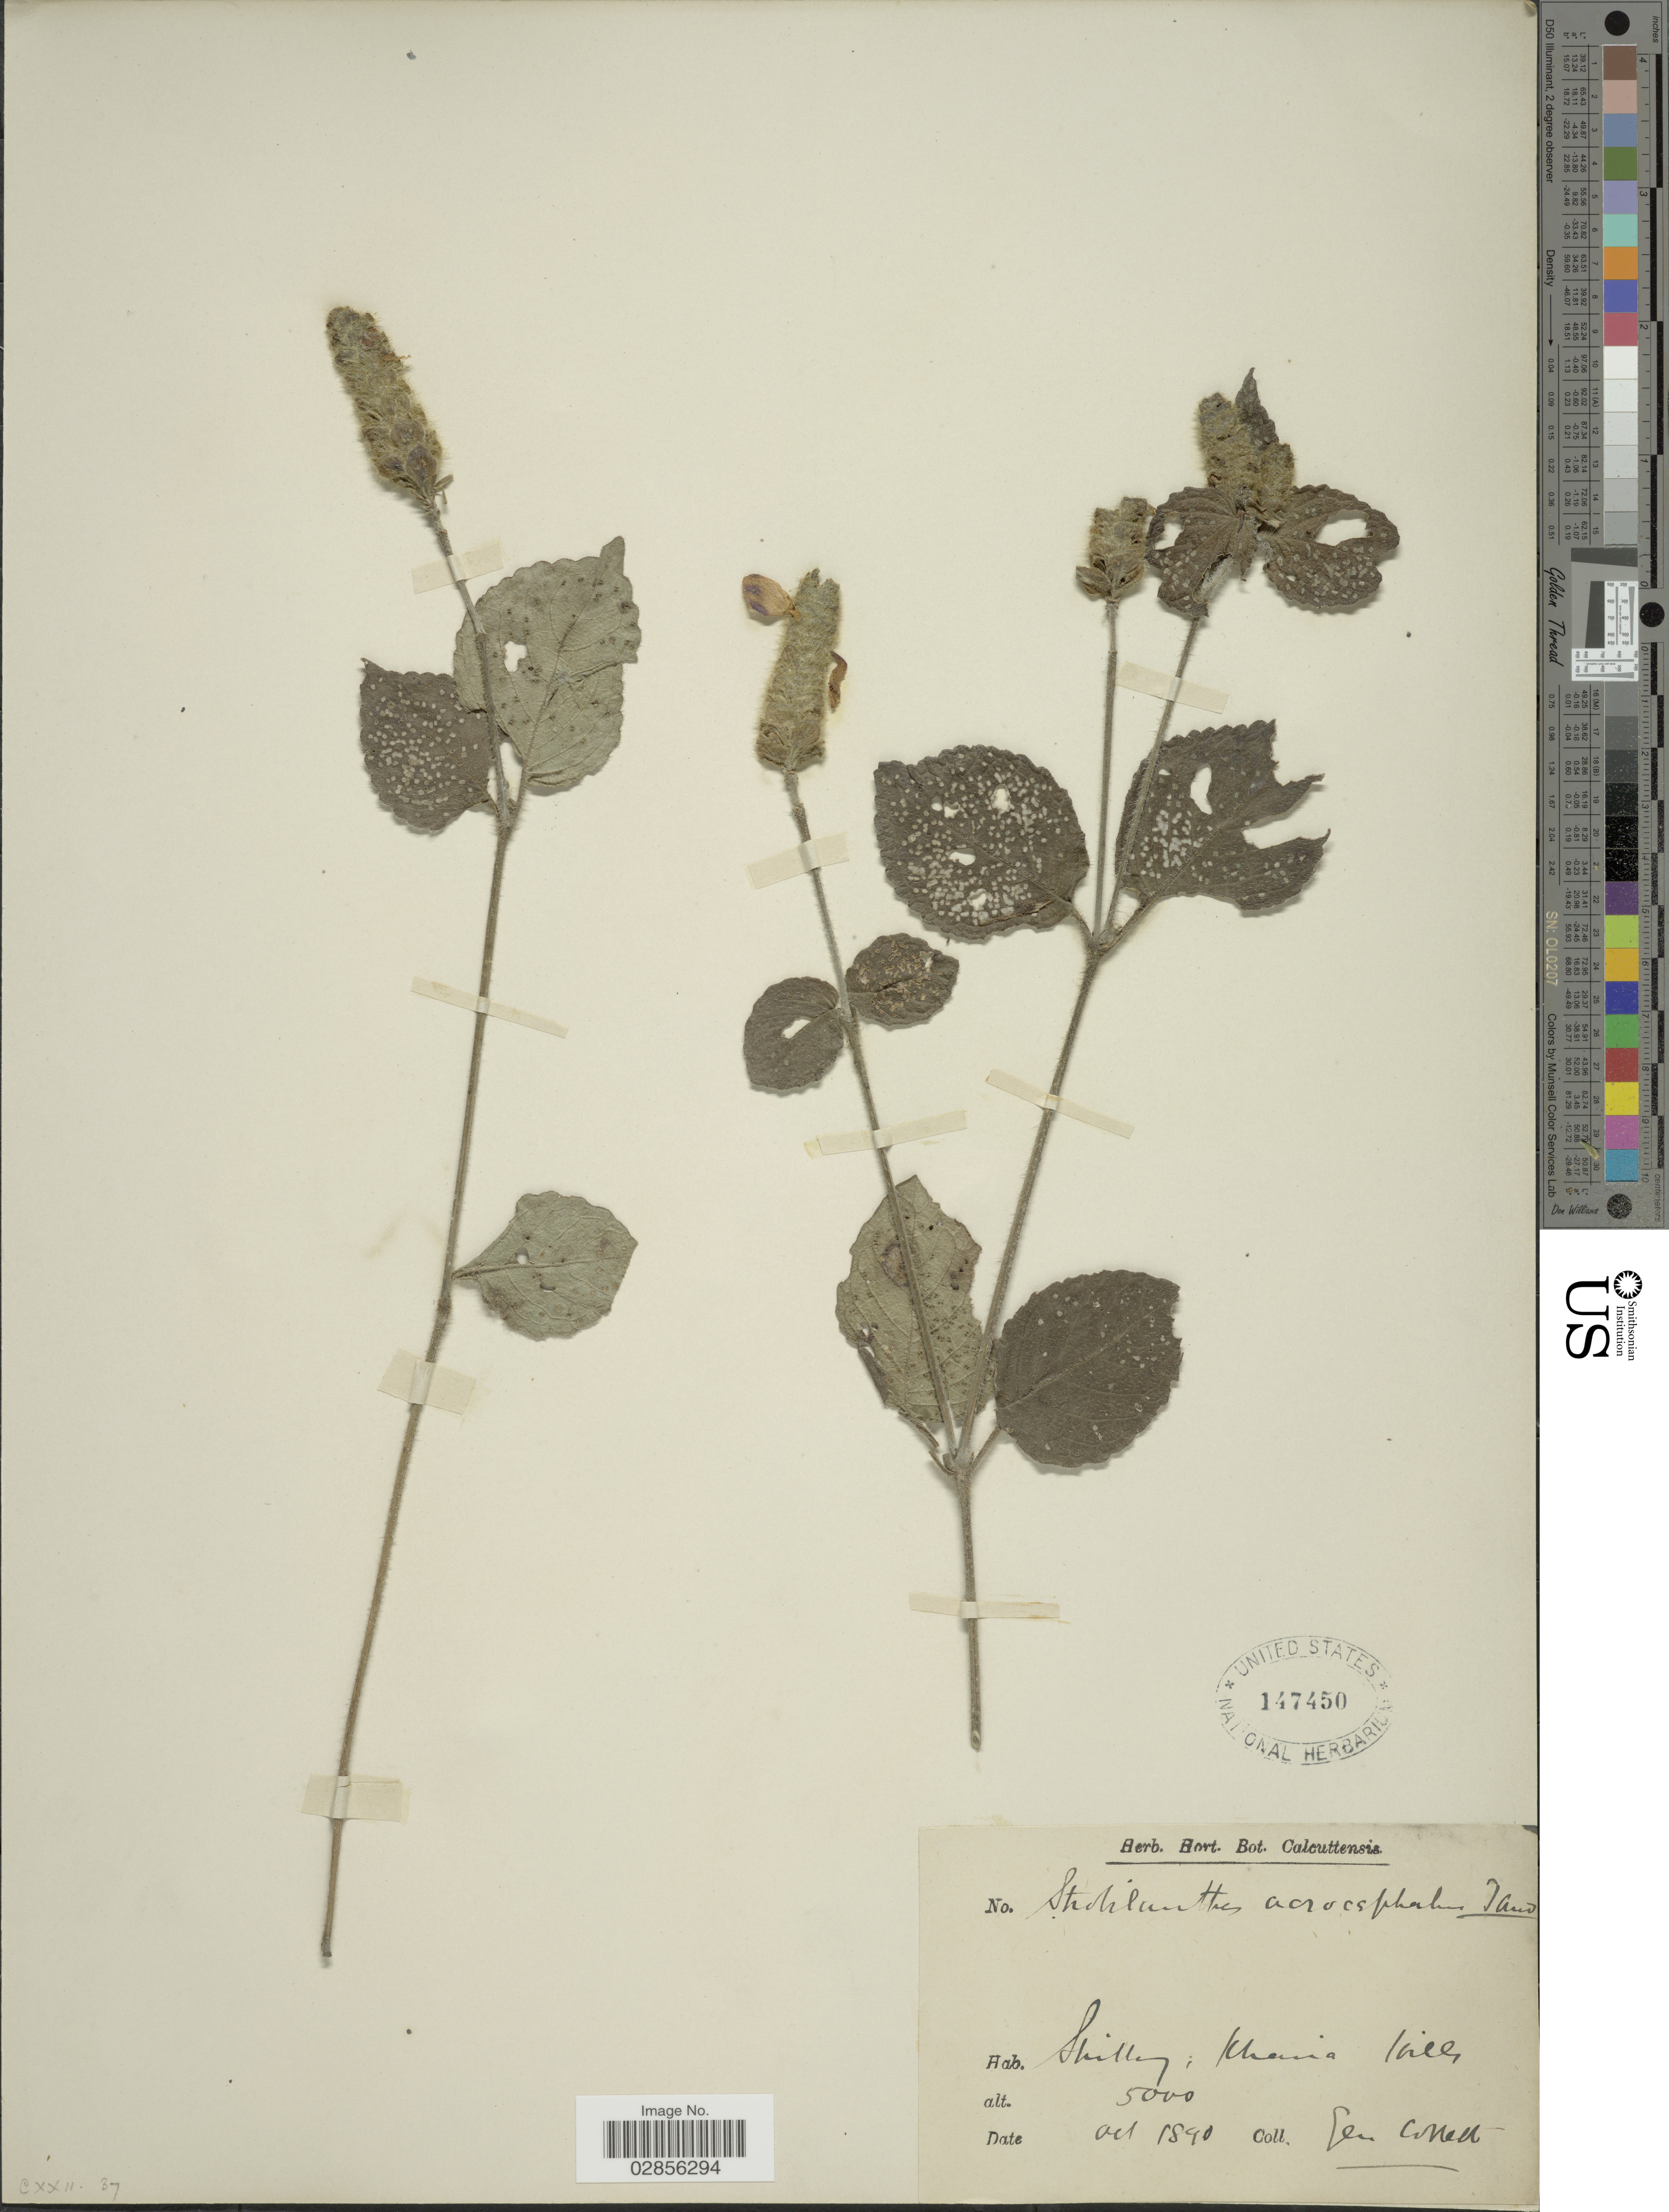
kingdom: Plantae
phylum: Tracheophyta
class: Magnoliopsida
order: Lamiales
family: Acanthaceae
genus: Strobilanthes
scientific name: Strobilanthes acrocephala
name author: T. Anderson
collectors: H. Collett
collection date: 1890-10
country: India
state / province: Meghalaya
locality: Shillong; Khasia Hills.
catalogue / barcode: US 147450